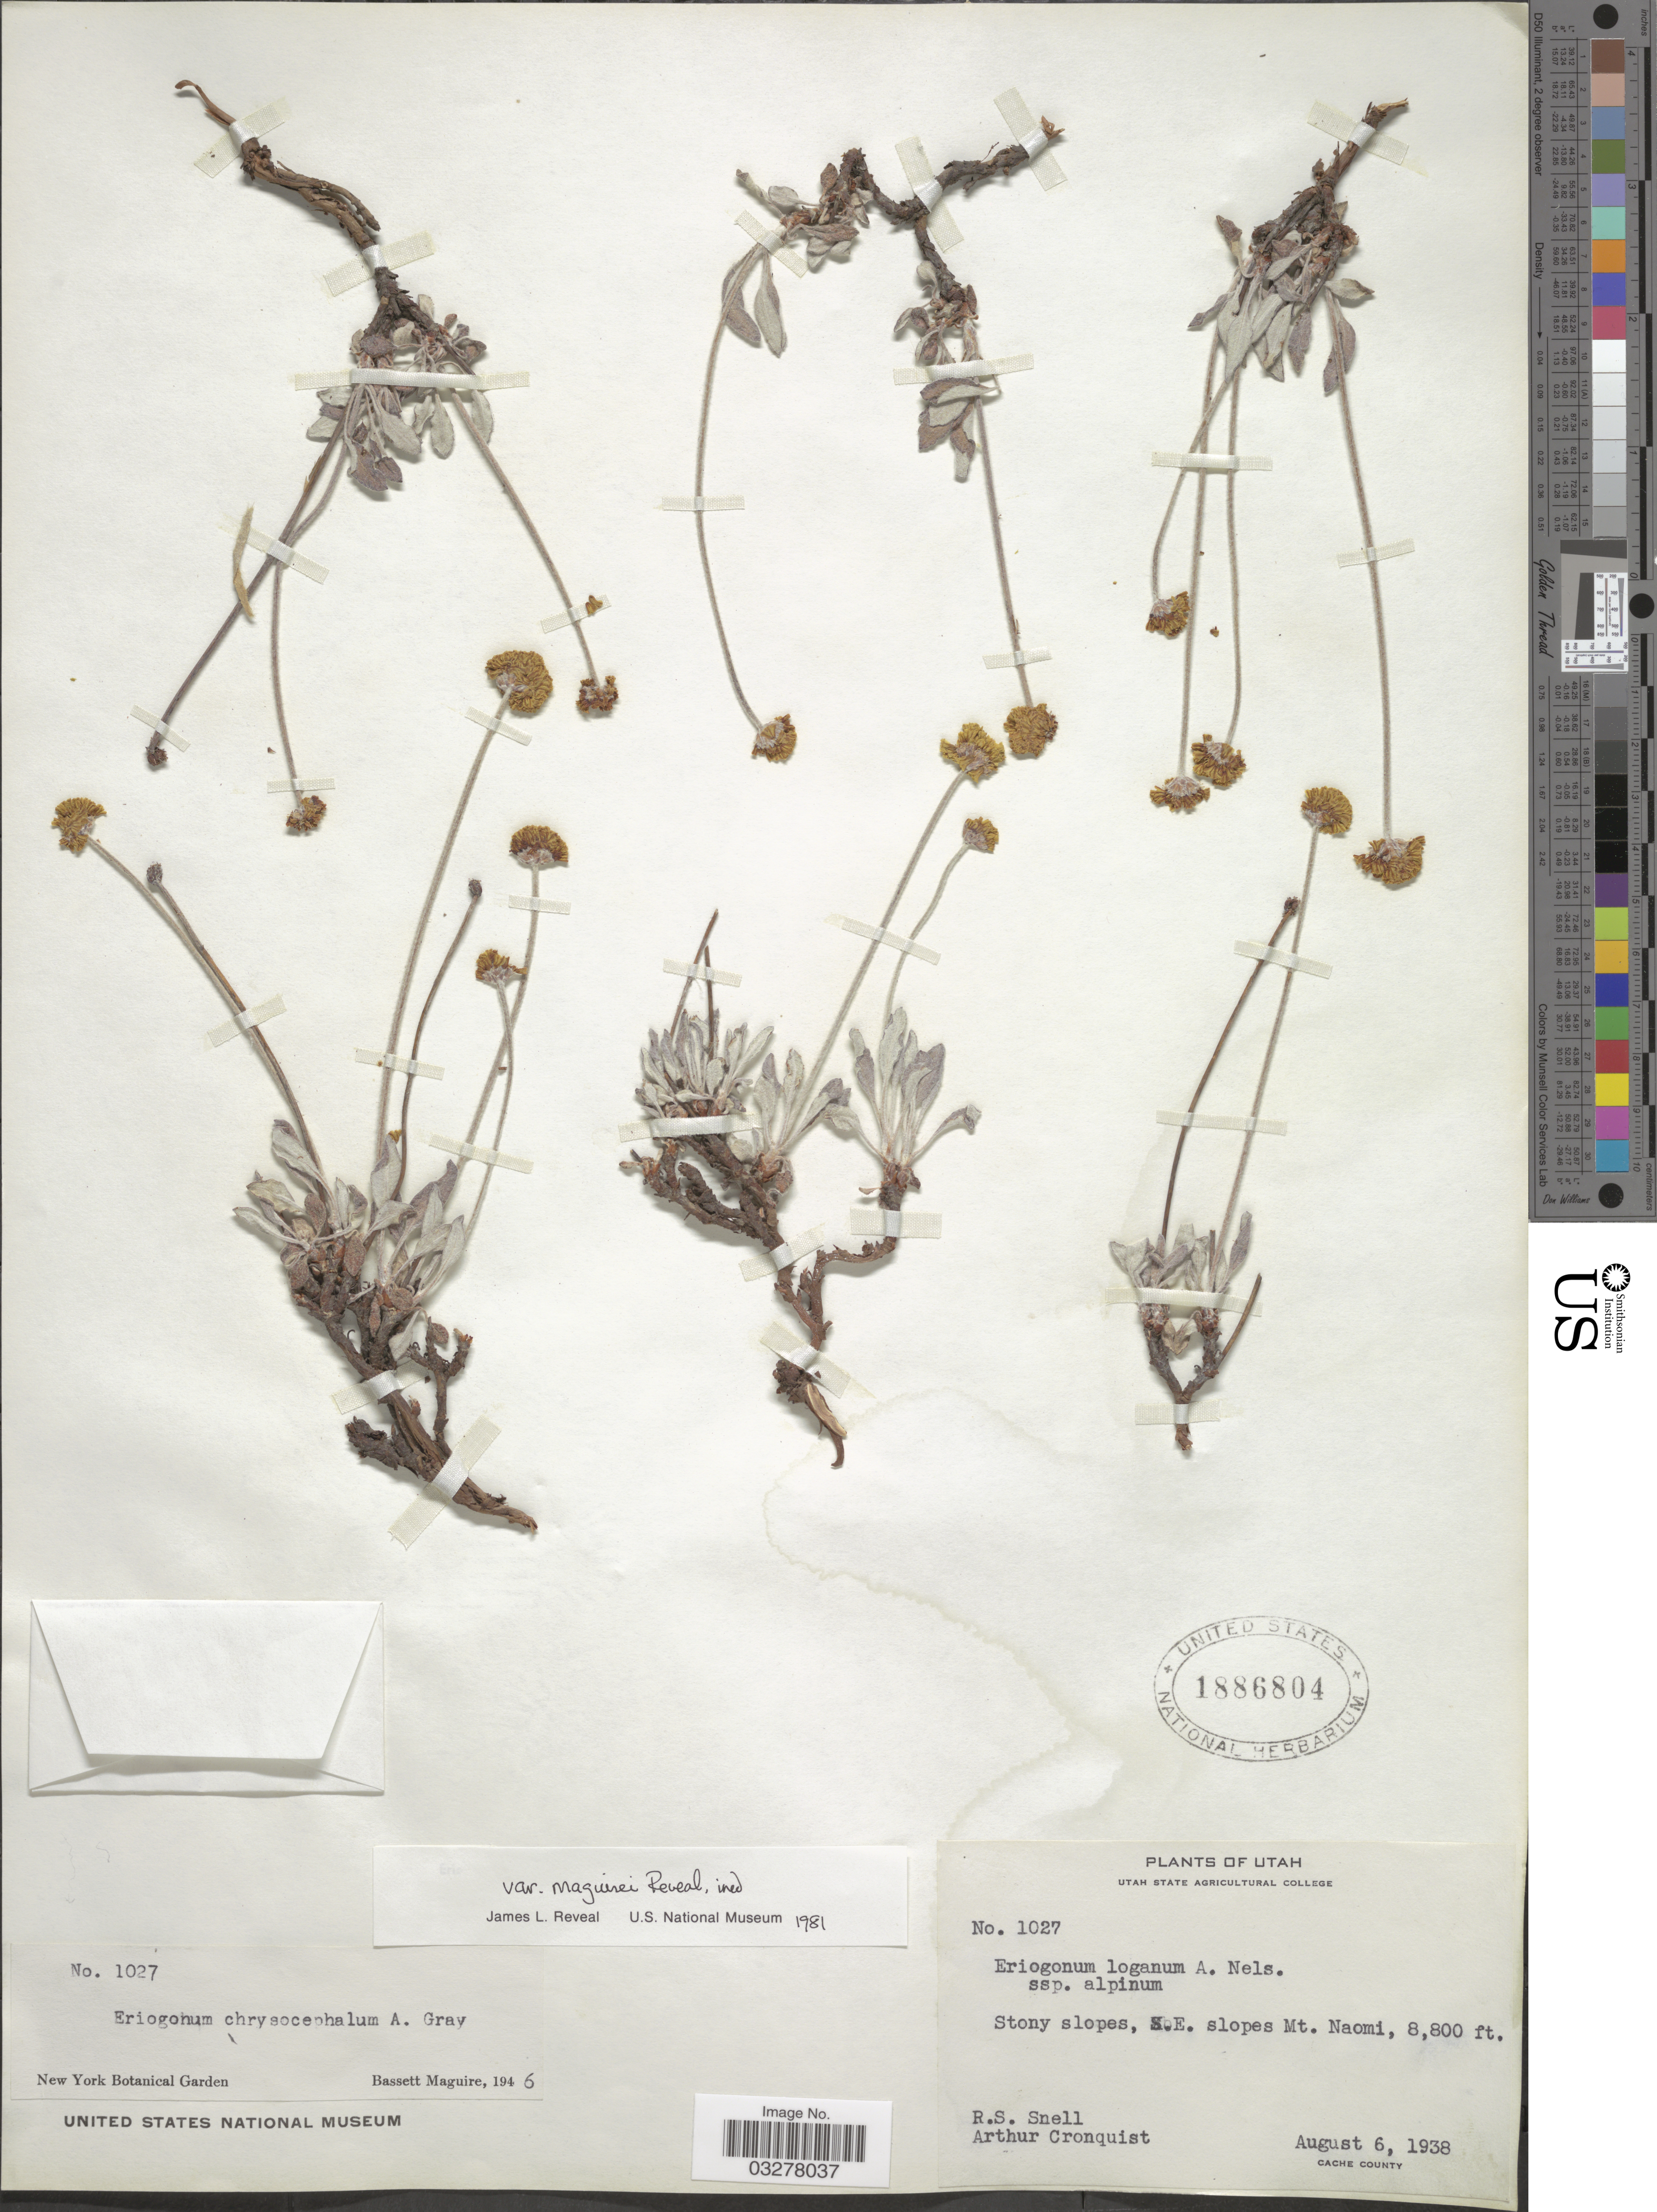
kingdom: Plantae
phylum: Tracheophyta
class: Magnoliopsida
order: Caryophyllales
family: Polygonaceae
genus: Eriogonum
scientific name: Eriogonum loganum var. maguirei Reveal var. nov. ined.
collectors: R. Snell & A. J. Cronquist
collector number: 1027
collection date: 1938-08-06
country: United States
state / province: Utah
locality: Stony slopes, S.E. slopes Mt. Naomi. Cache County.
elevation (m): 2682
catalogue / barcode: US 1886804